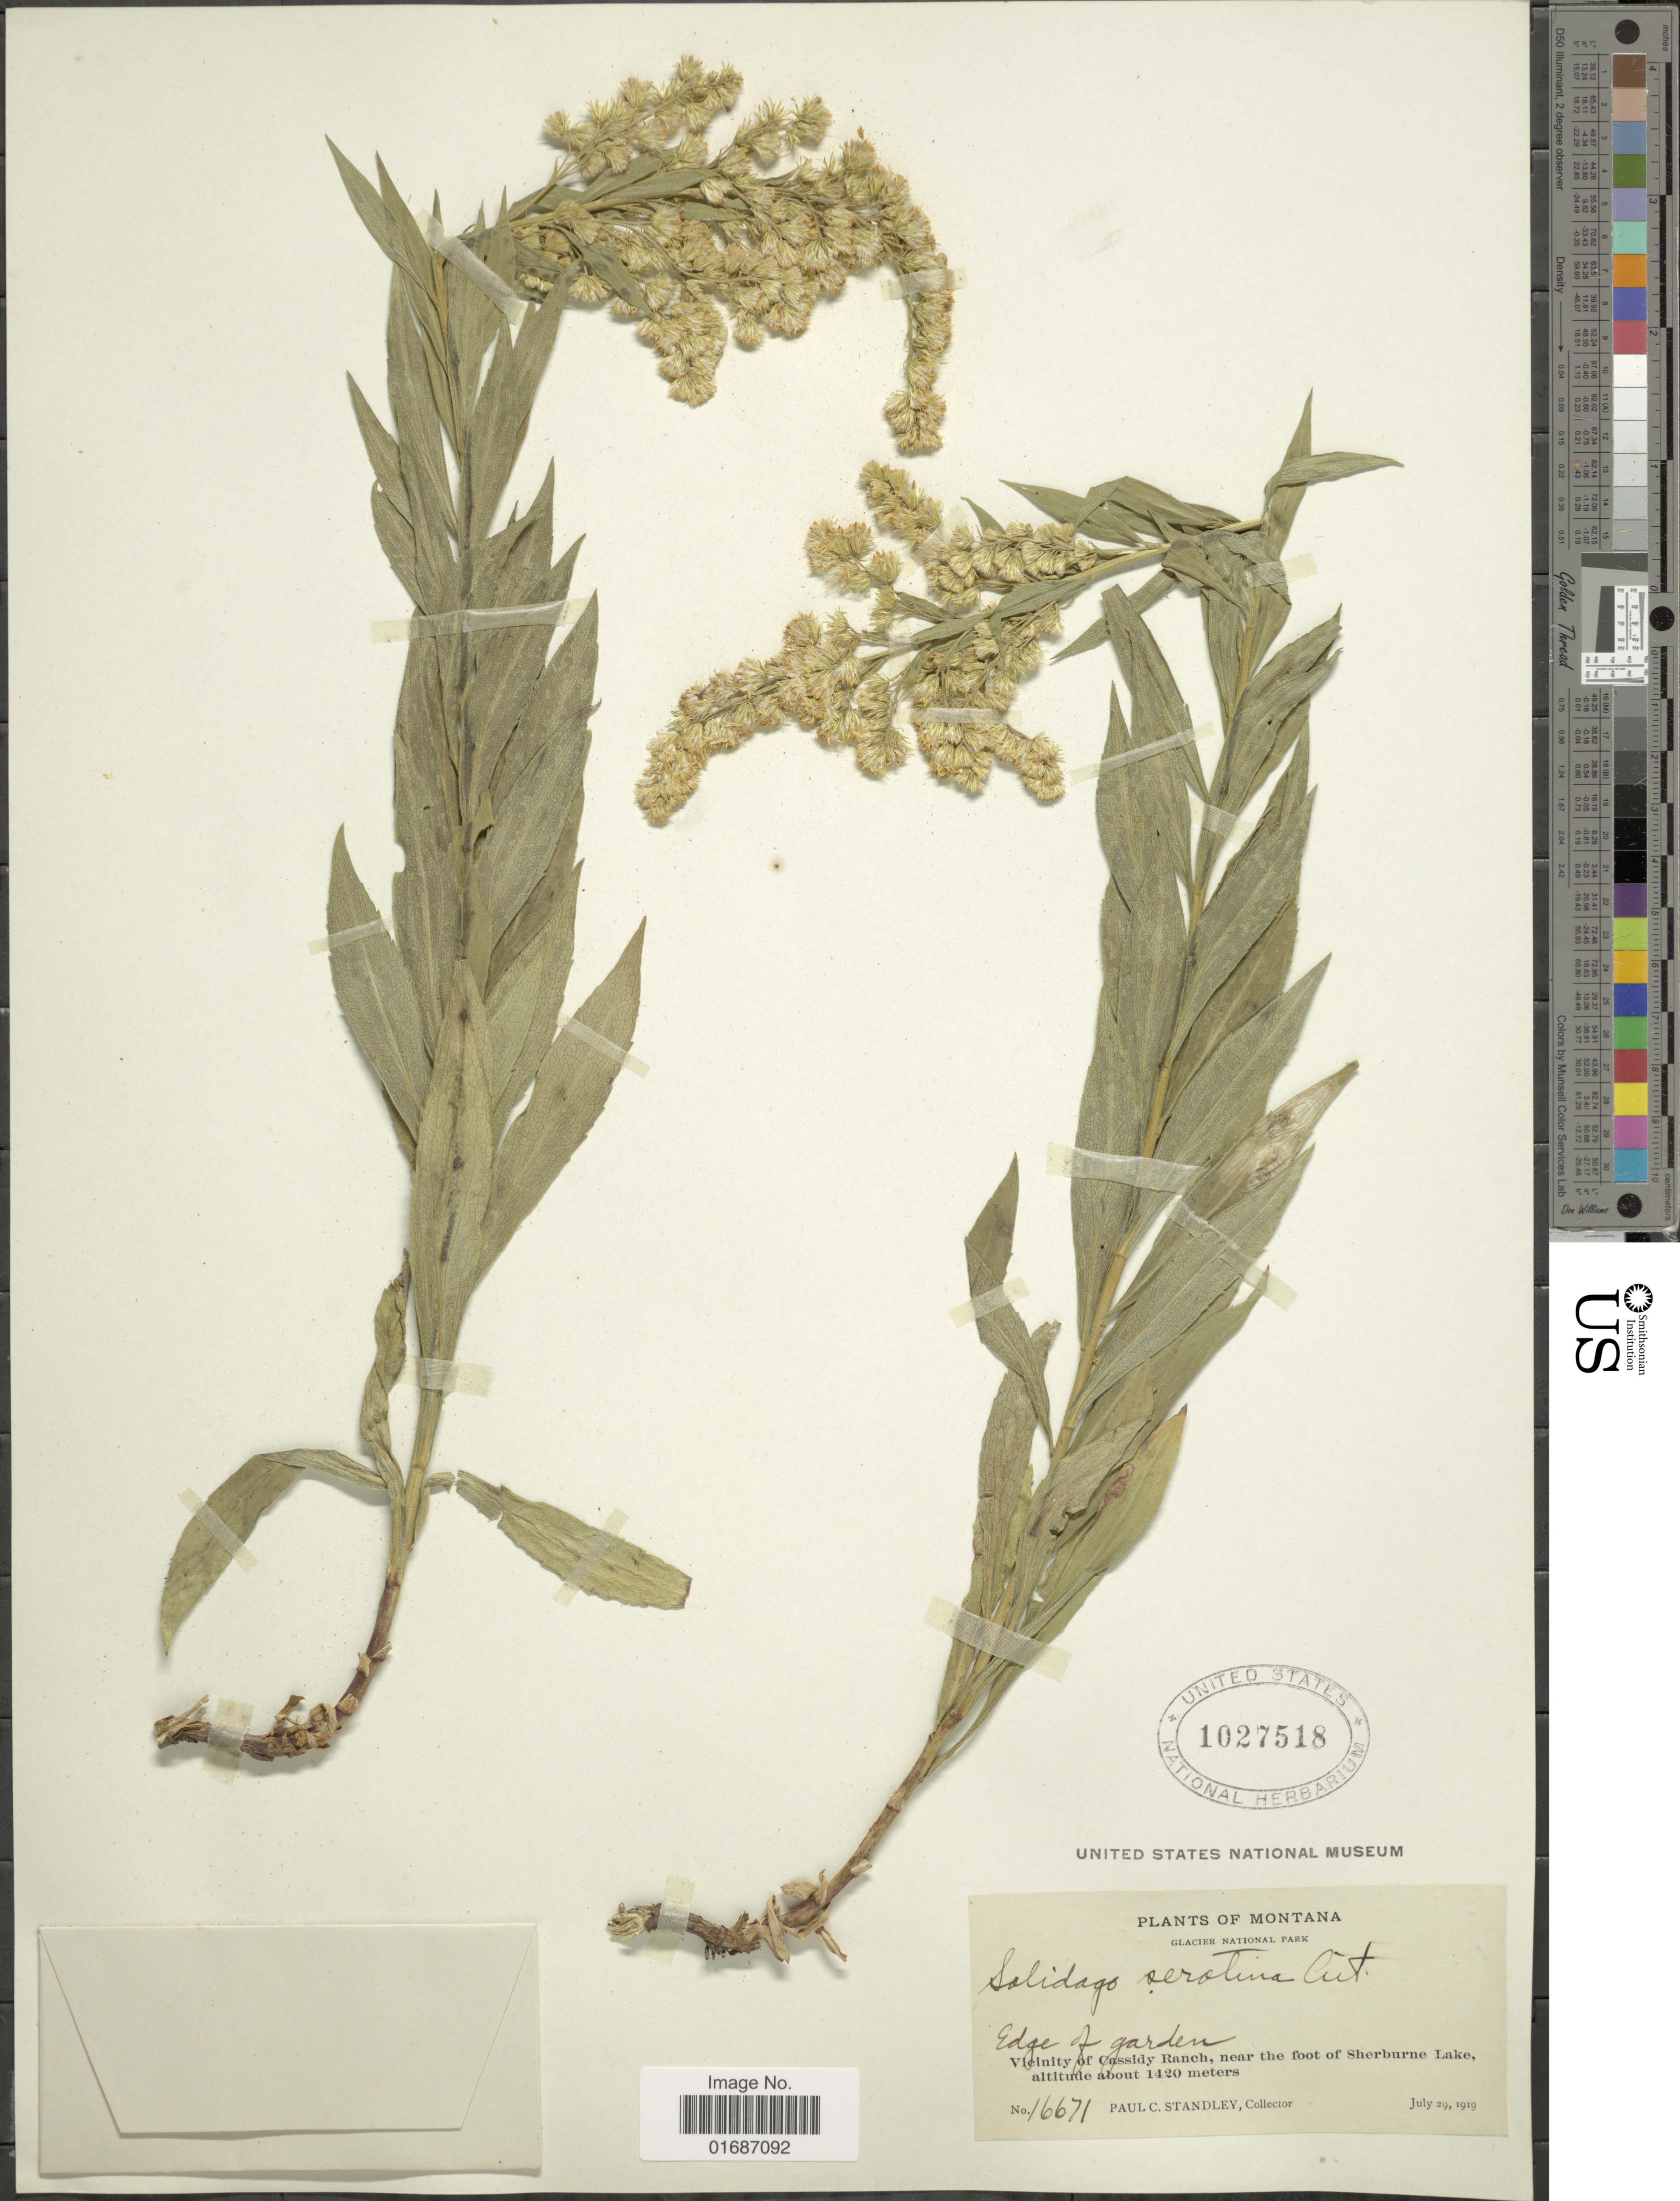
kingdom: Plantae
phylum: Tracheophyta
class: Magnoliopsida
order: Asterales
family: Asteraceae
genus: Solidago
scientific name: Solidago gigantea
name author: Aiton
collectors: P. C. Standley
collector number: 16671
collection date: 1919-07-29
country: United States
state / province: Montana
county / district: Glacier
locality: Glacier National Park, Vicinity of Cassidy Ranch, near the foot of Sherburne Lake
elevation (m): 1420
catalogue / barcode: US 1027518